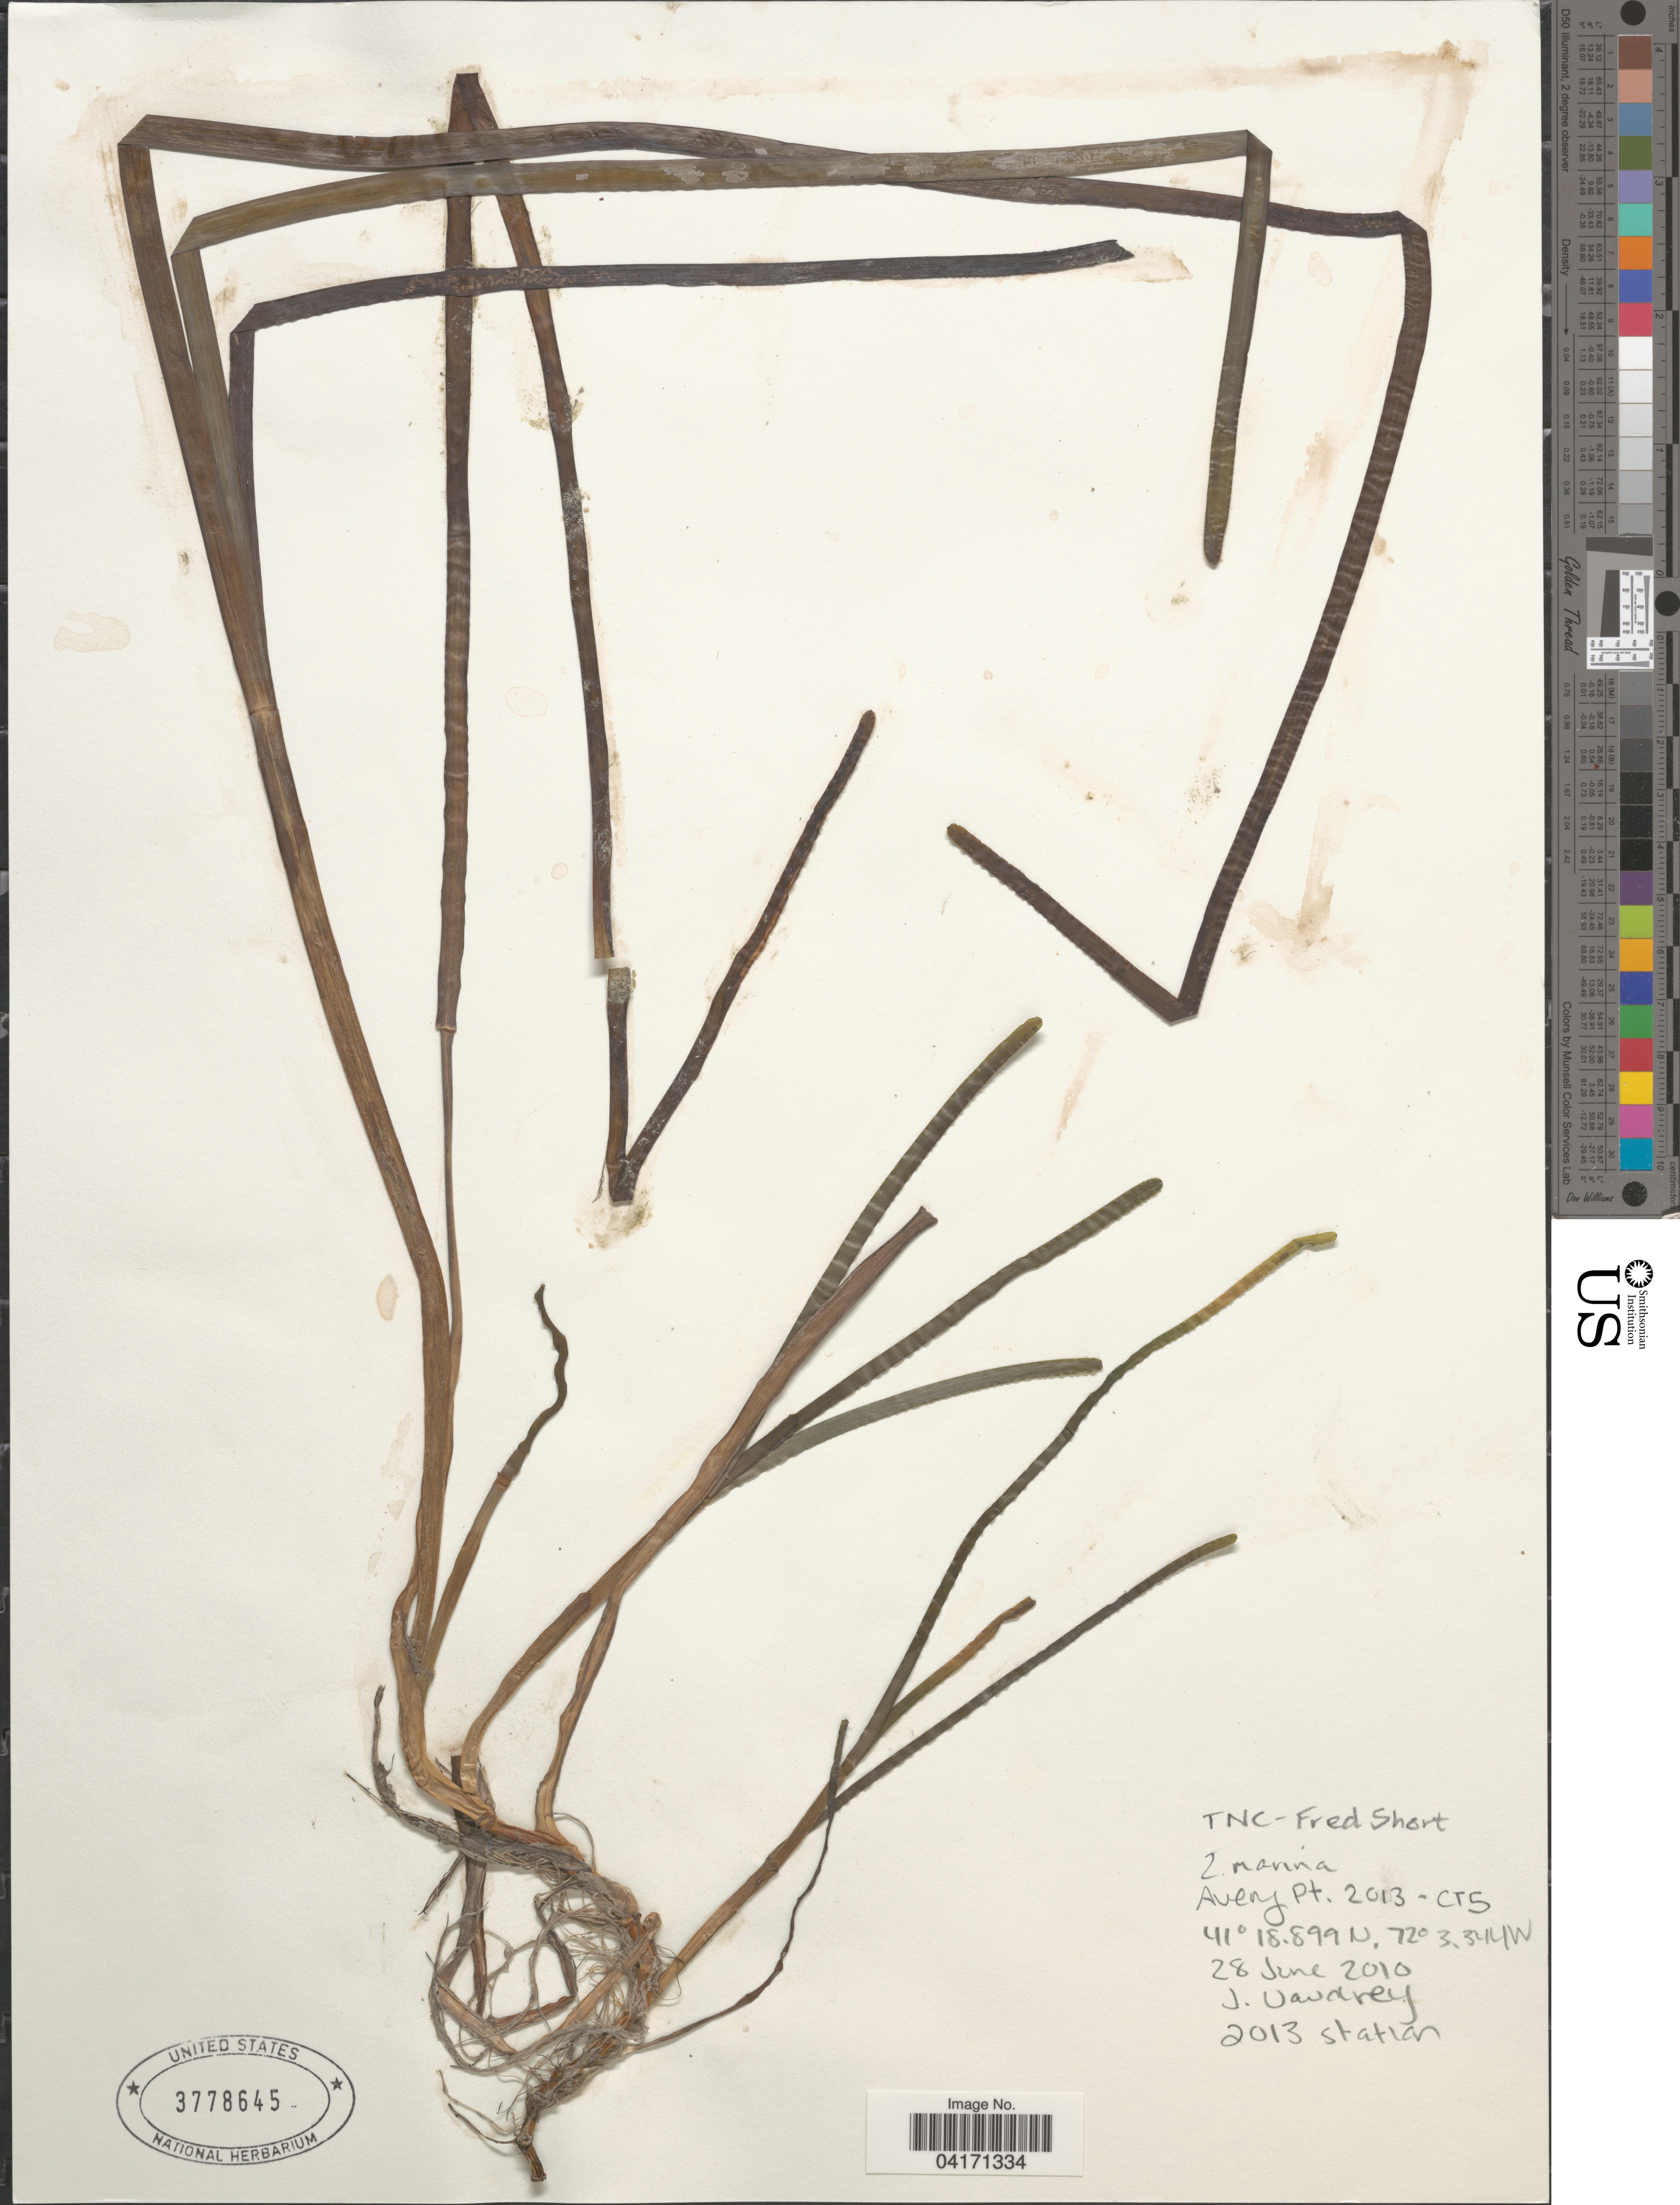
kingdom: Plantae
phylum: Tracheophyta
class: Liliopsida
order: Alismatales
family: Zosteraceae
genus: Zostera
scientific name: Zostera marina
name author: L.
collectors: J. Vaudrey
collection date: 2010-06-28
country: United States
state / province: Connecticut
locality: Avery Pt. 2013 - CT5. 2013 station.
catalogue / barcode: US 3778645